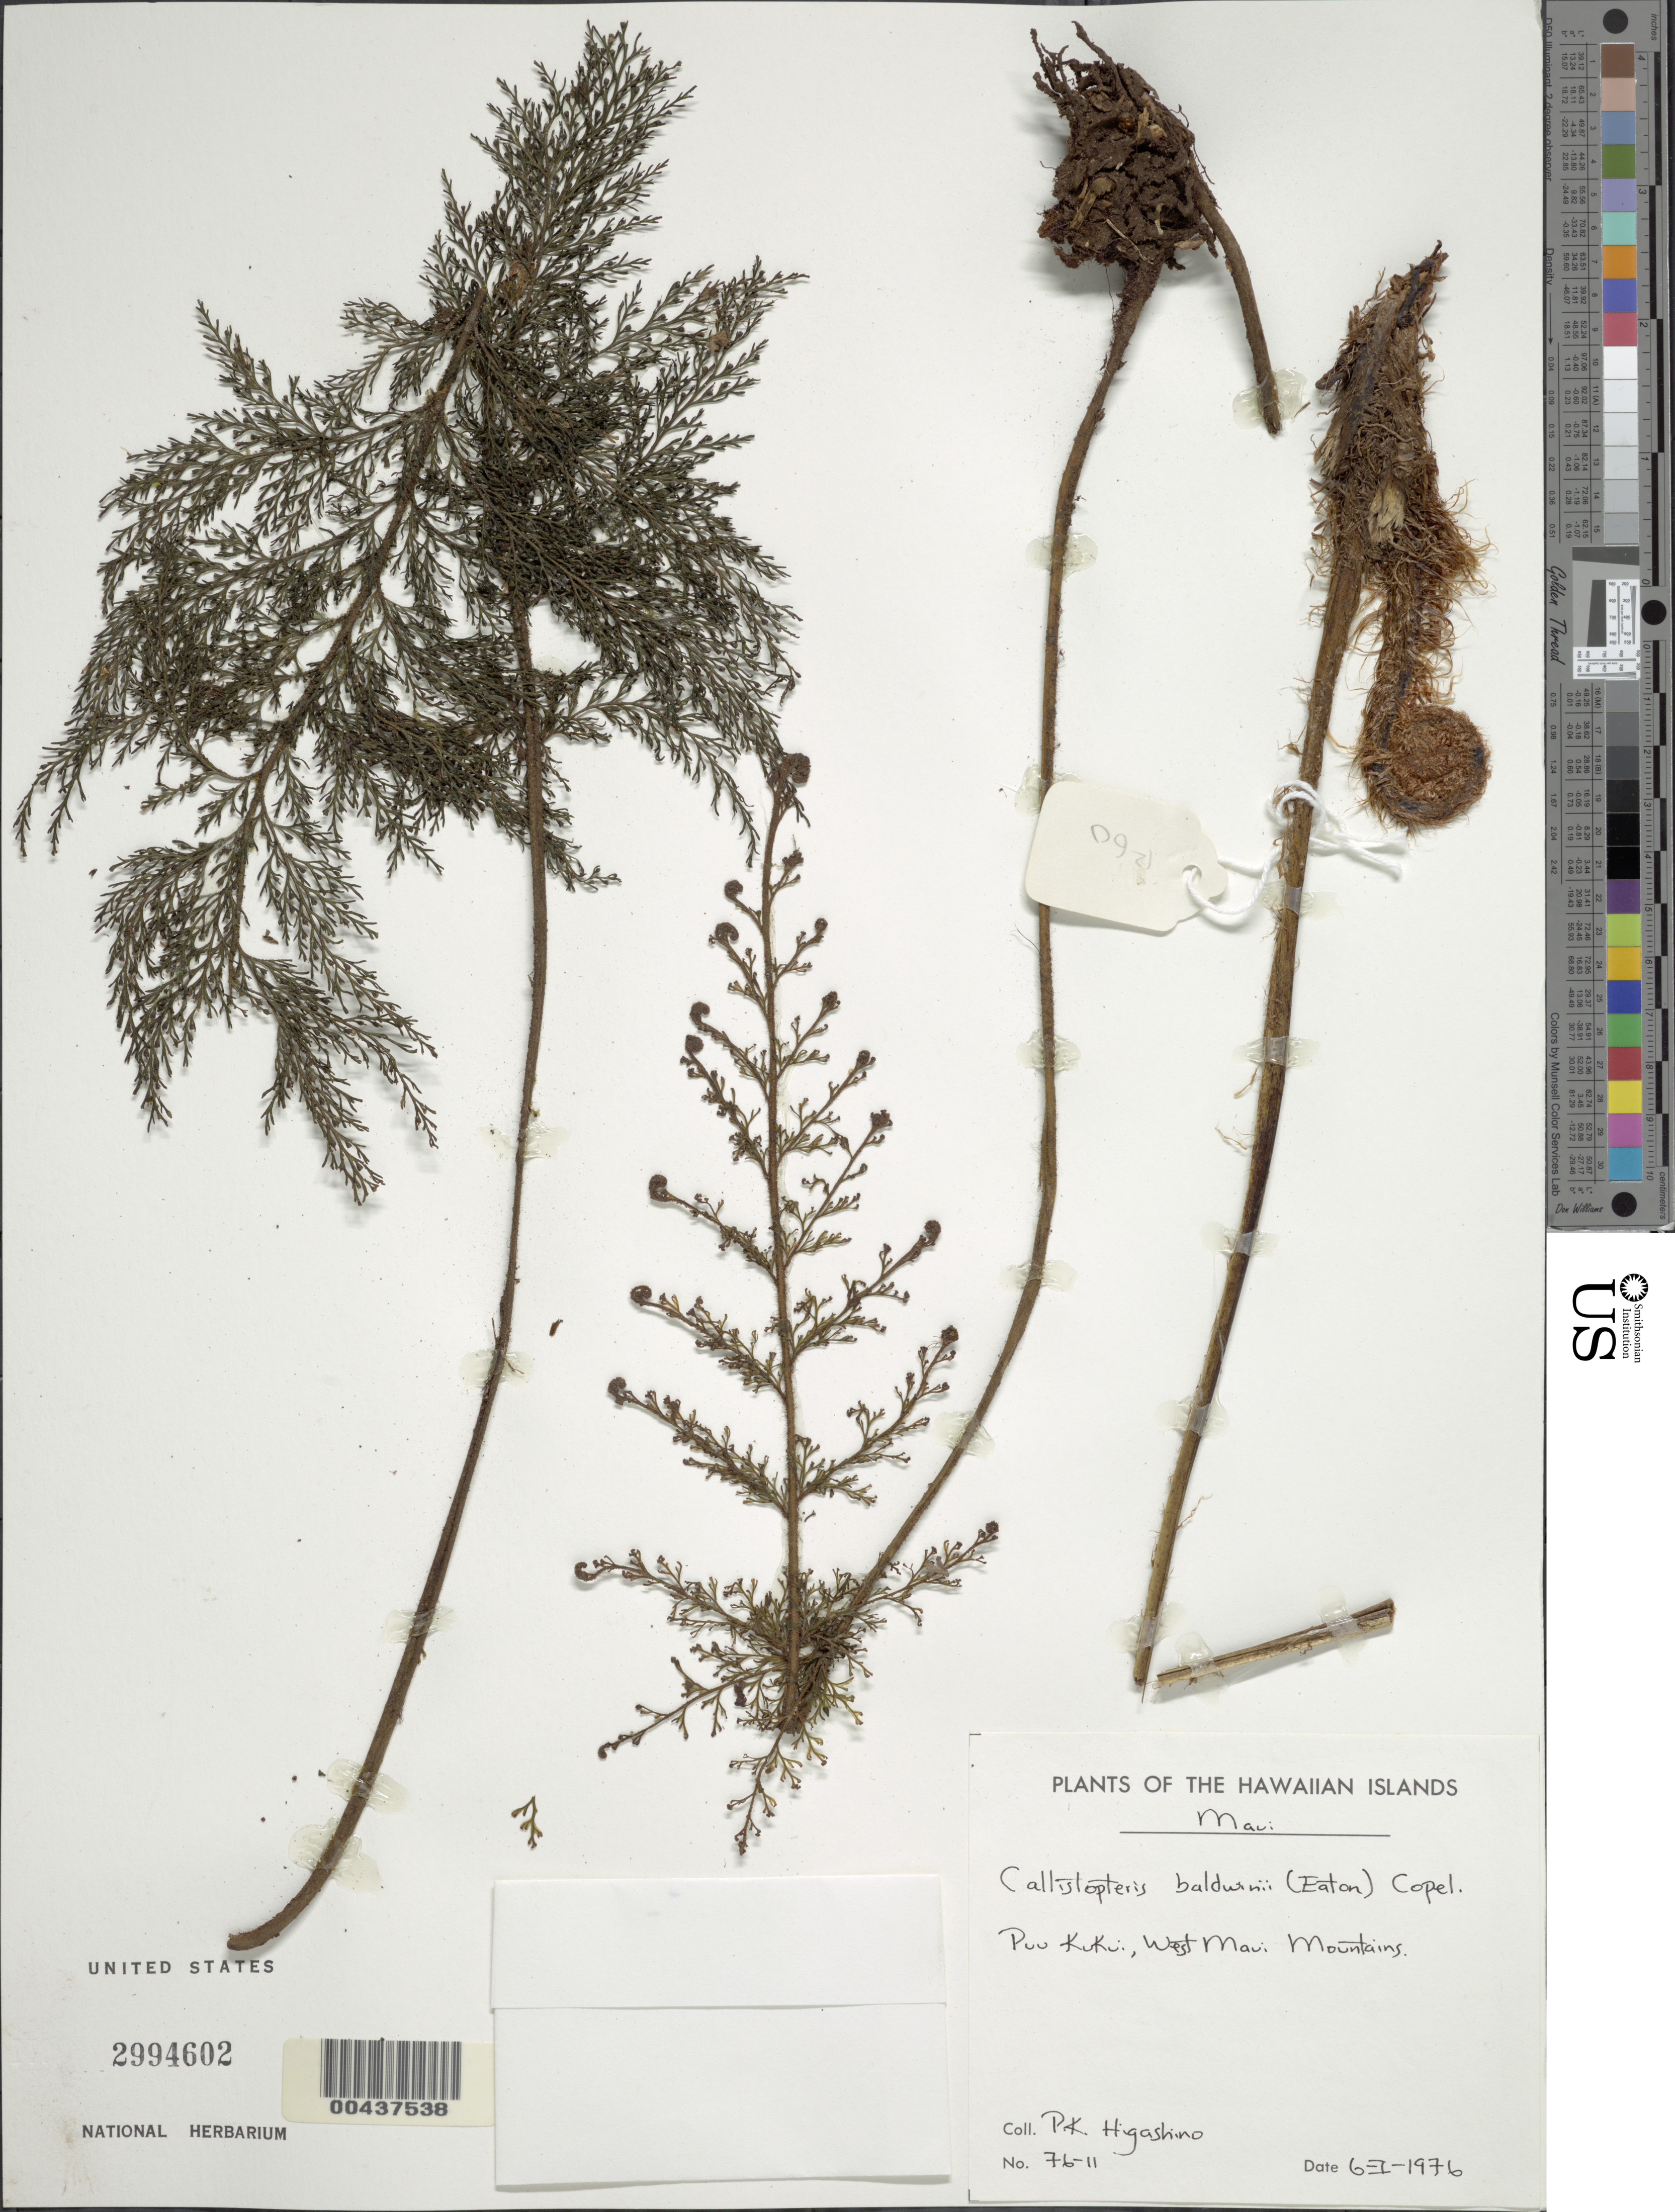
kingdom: Plantae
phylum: Tracheophyta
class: Polypodiopsida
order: Hymenophyllales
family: Hymenophyllaceae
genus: Callistopteris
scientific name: Callistopteris baueriana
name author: Copel.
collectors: P. Higashino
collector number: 76-11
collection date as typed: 6 Jan 1976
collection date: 1976-01-06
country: United States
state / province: Hawaii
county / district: Maui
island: Maui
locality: Puu Kukui, W Maui Mountains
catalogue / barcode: US 2994602